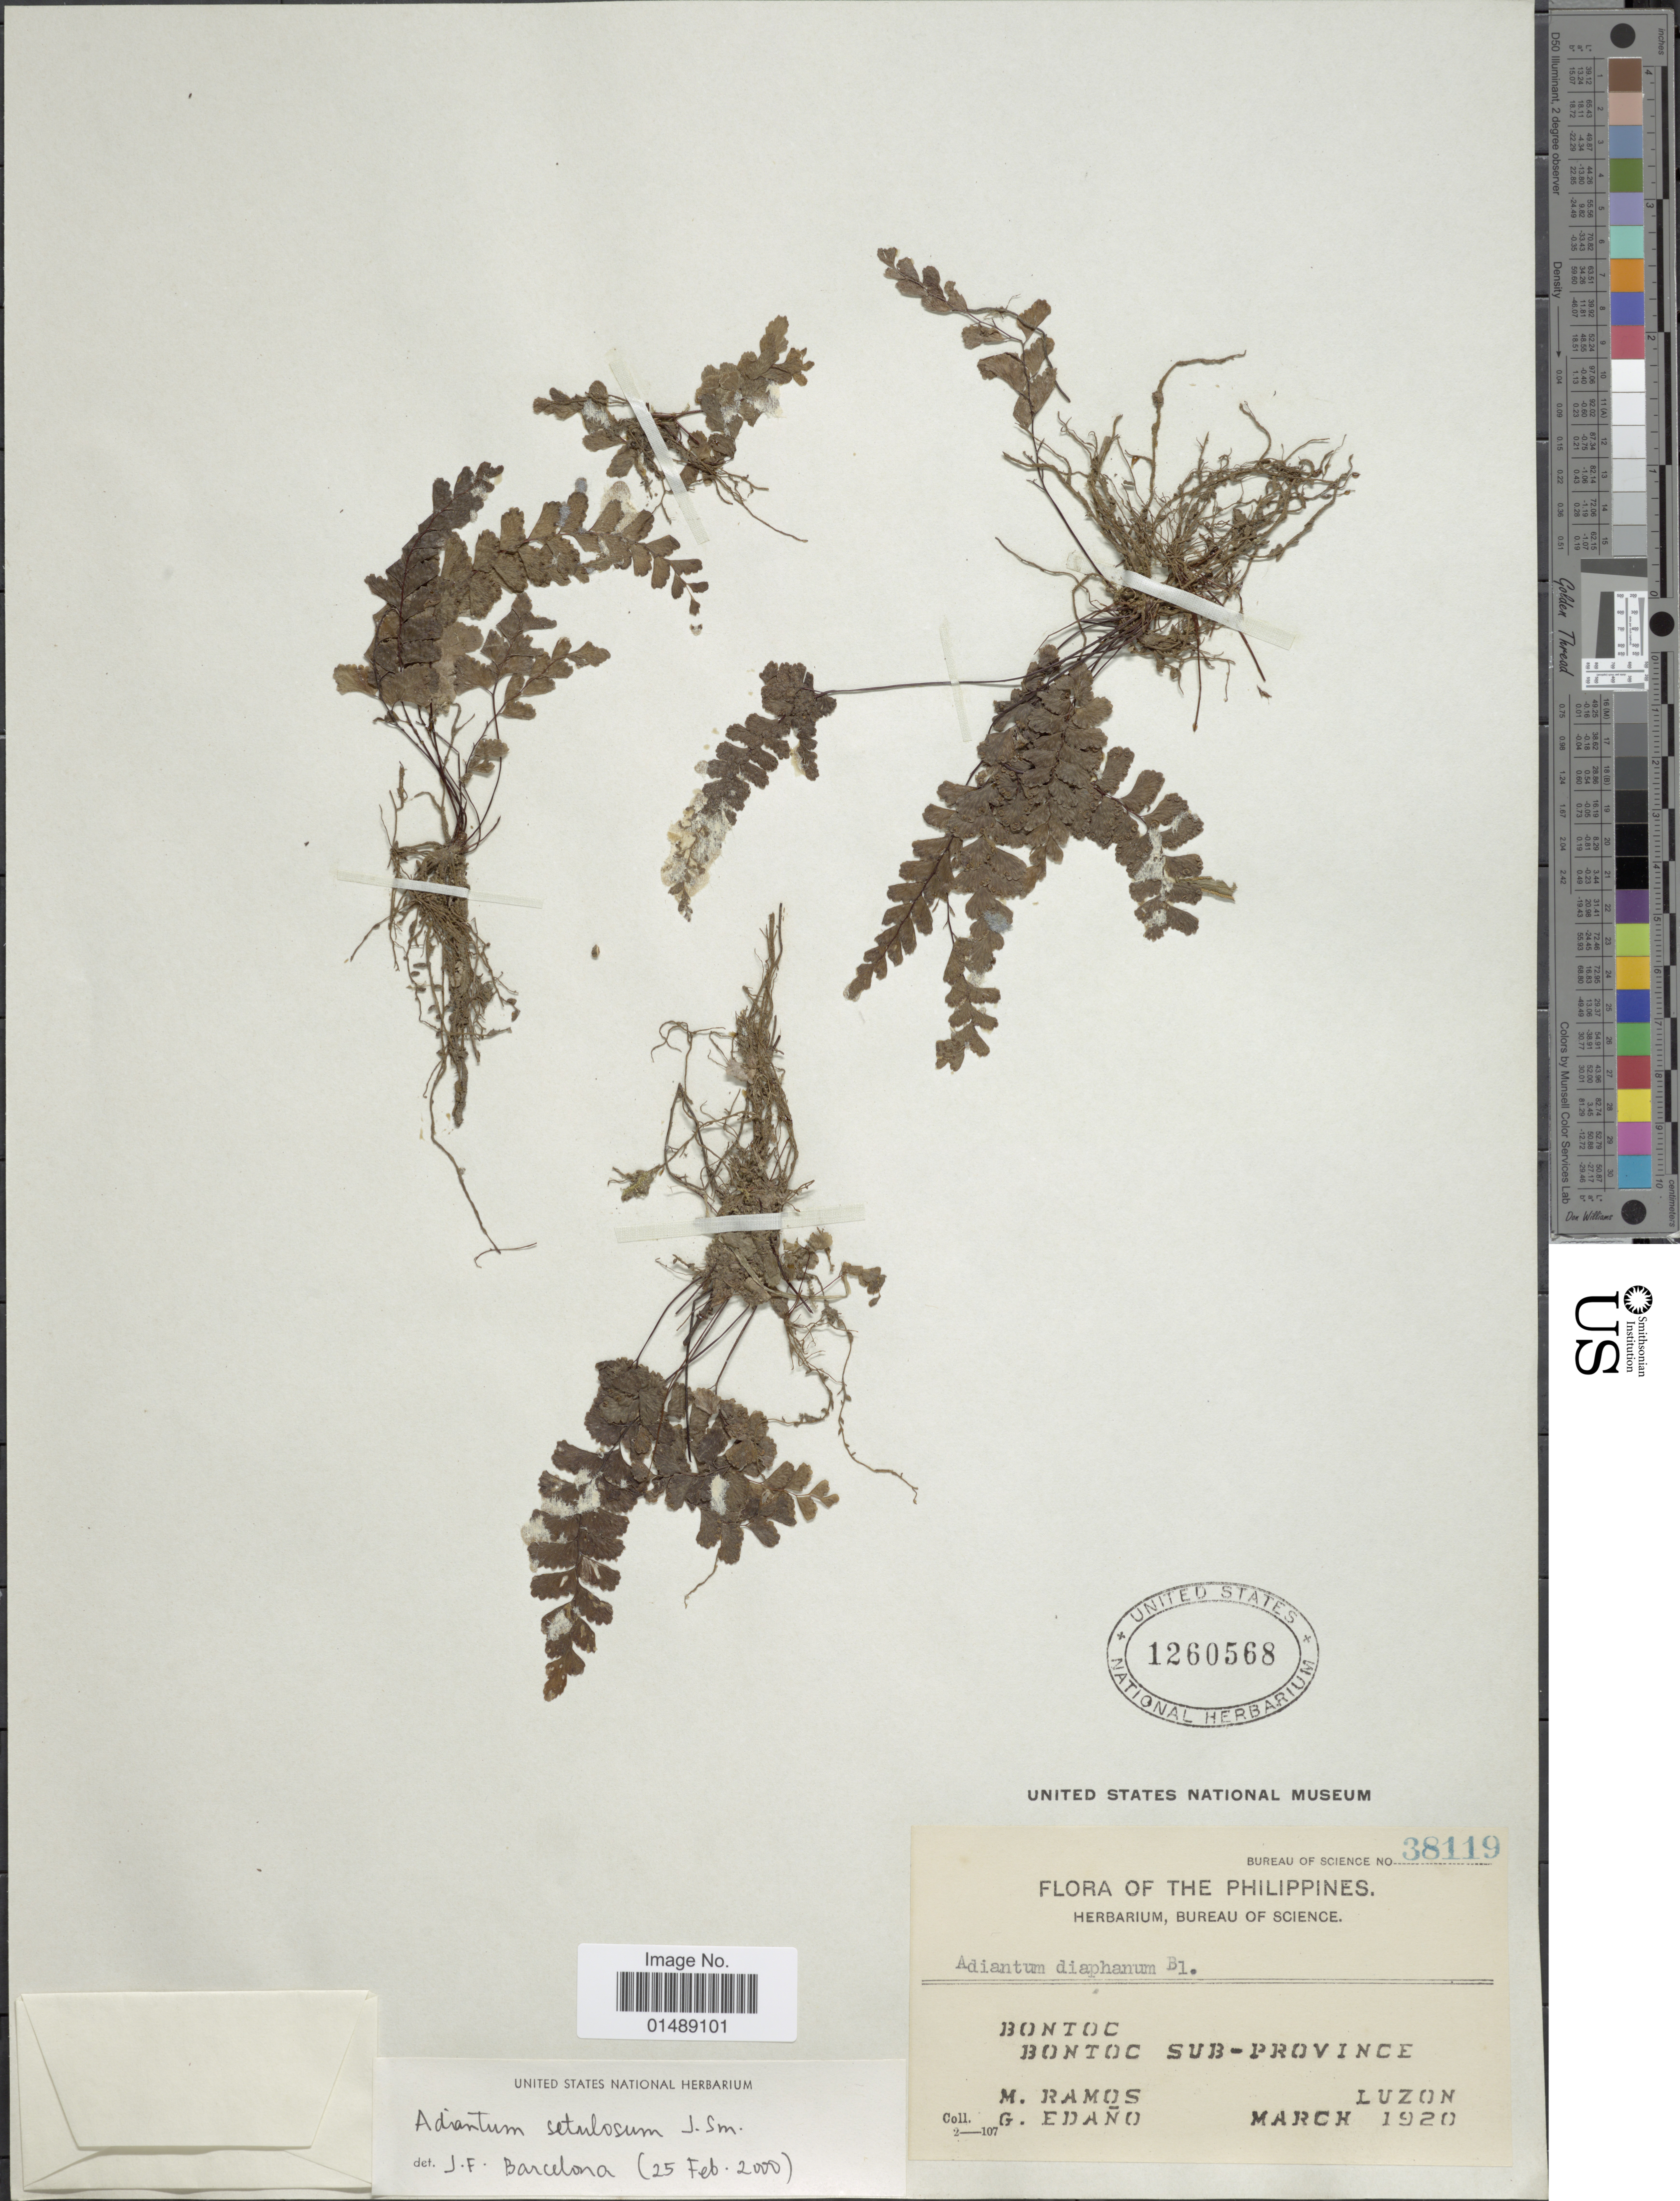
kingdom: Plantae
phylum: Tracheophyta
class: Polypodiopsida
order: Polypodiales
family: Pteridaceae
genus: Adiantum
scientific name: Adiantum setulosum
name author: J. Sm.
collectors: M. Ramos & G. Edaño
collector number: Bureau of Science 38119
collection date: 1920-03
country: Philippines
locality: Bontoc, Bontoc Sub-Province, Luzon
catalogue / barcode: US 1260568